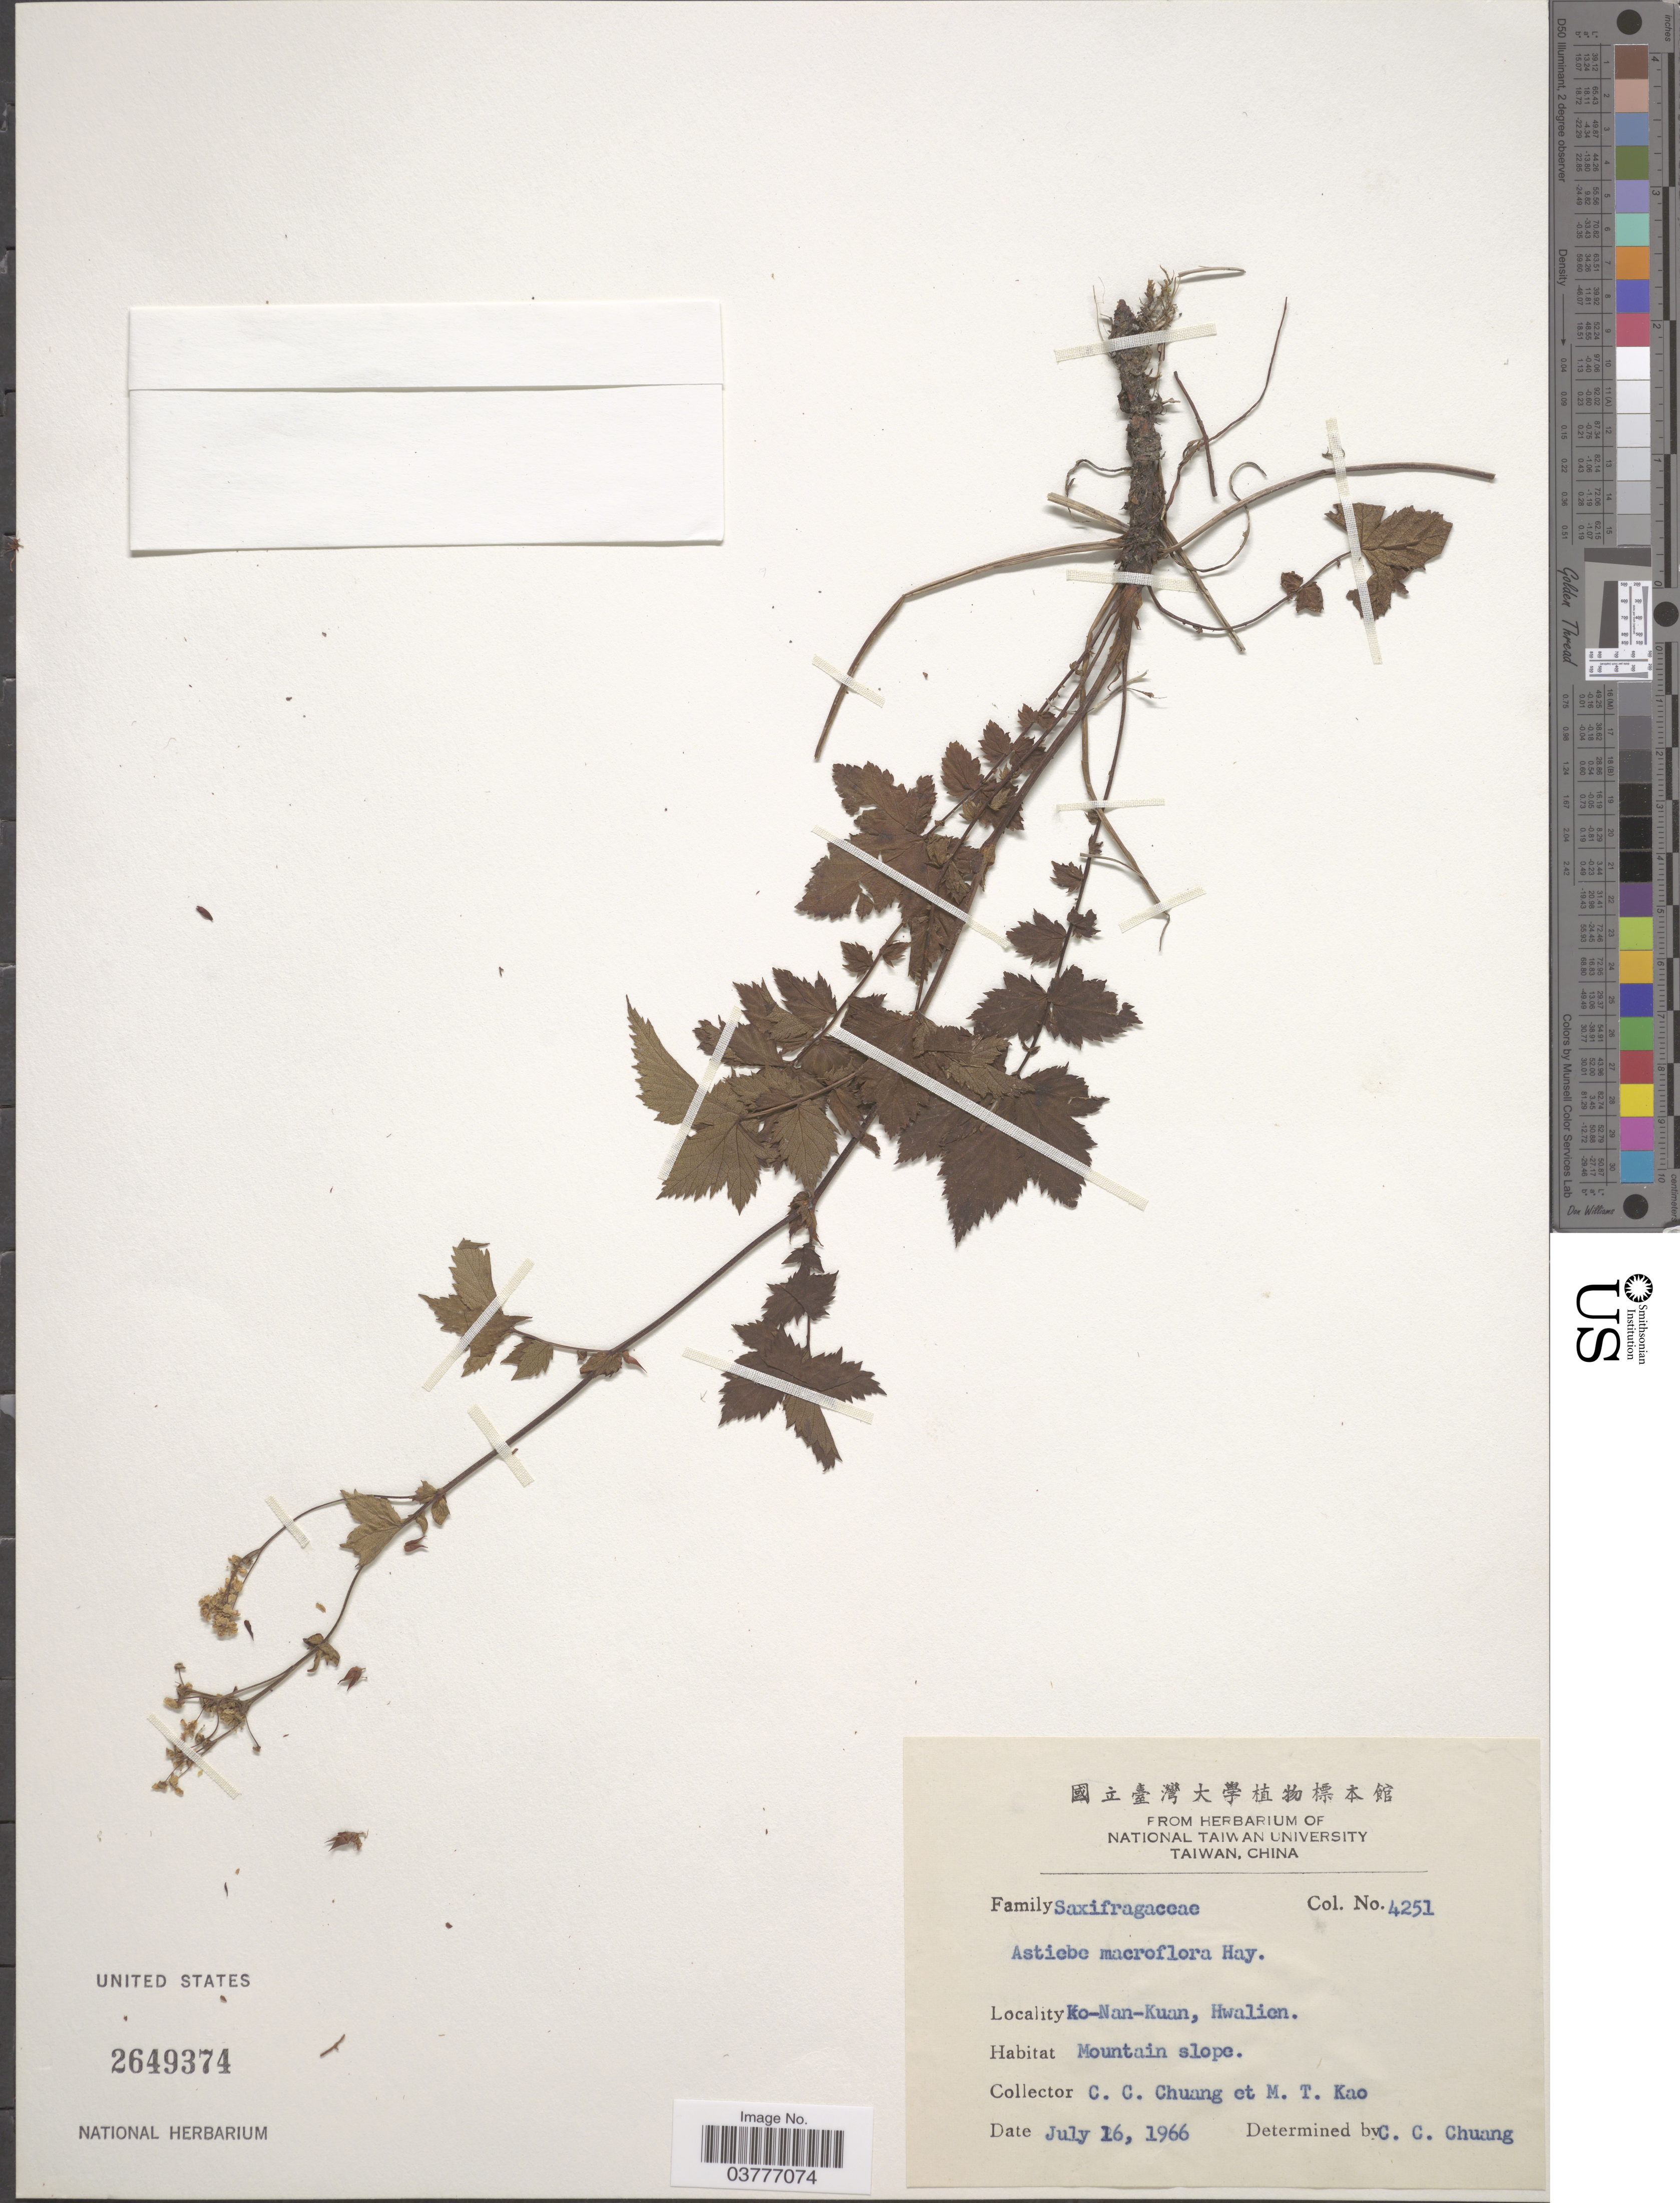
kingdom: Plantae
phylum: Tracheophyta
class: Magnoliopsida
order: Saxifragales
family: Saxifragaceae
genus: Astilbe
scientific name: Astilbe austrosinensis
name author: Hand.-Mazz.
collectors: C. C. Chuang & M. T. Kao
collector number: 4251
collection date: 1966-07-16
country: Taiwan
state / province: Hualien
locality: Taiwan. Ko-Nan-Kuan, Hwalien.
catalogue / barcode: US 2649374